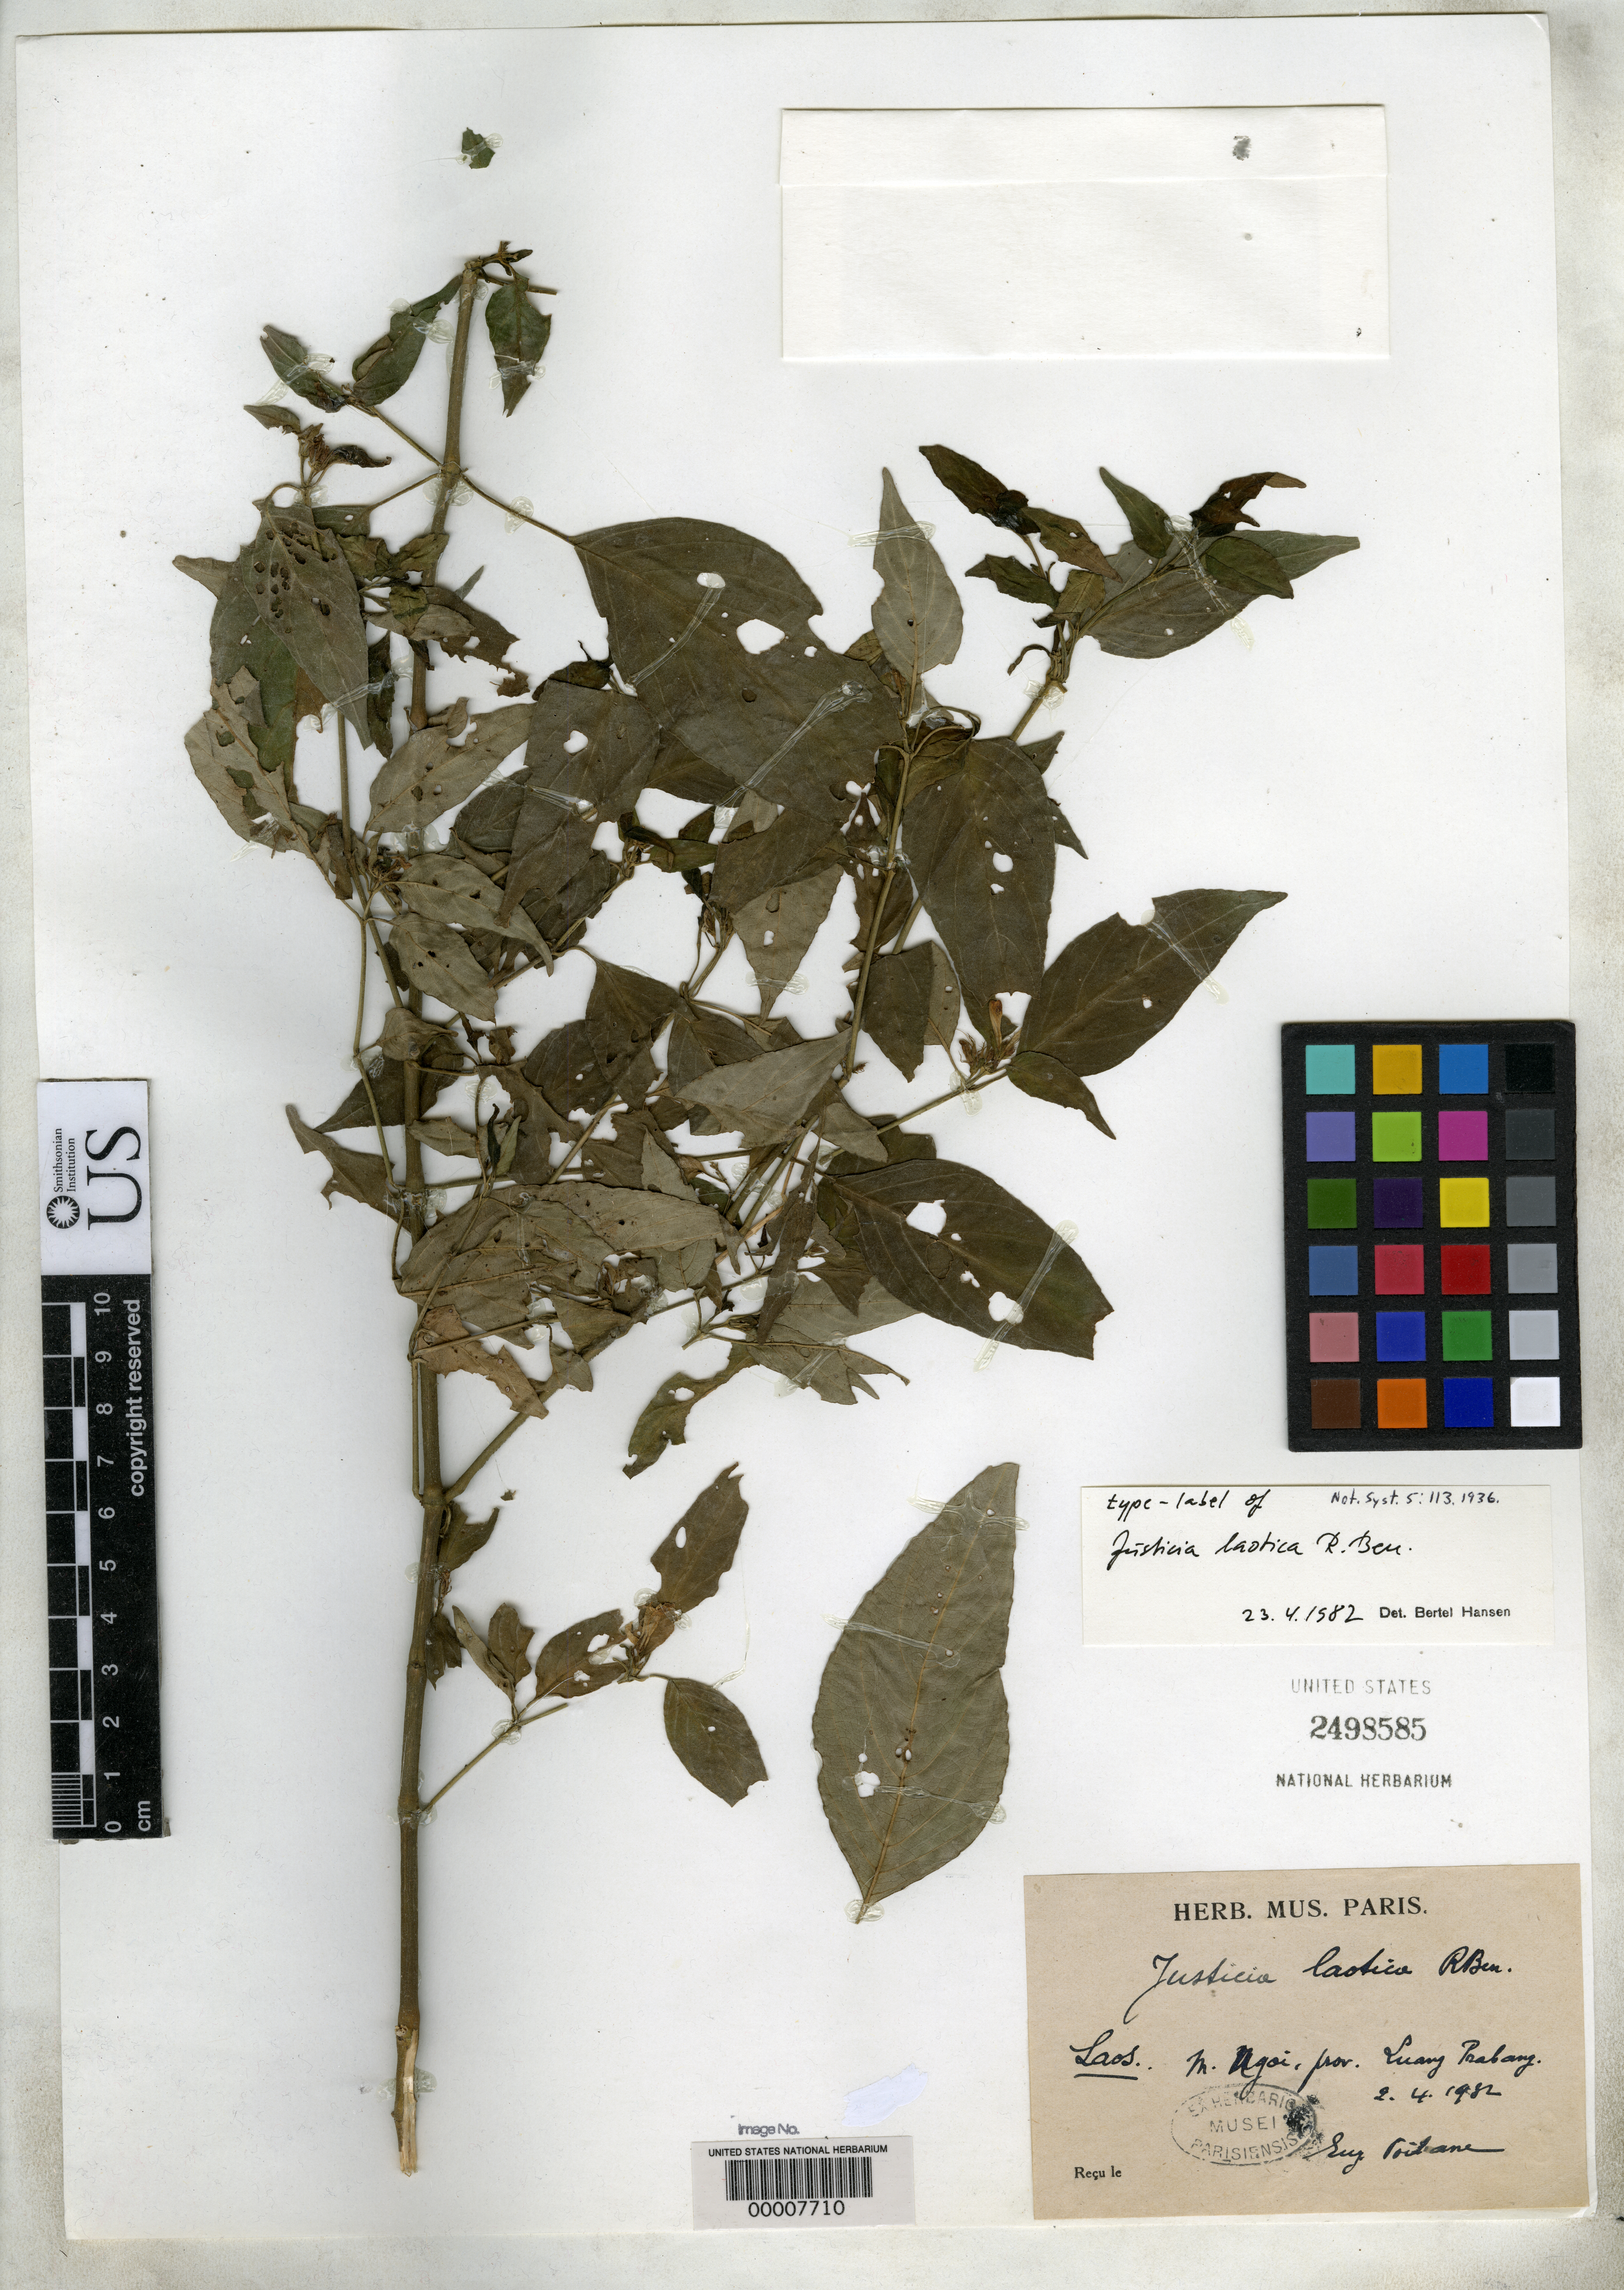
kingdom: Plantae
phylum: Tracheophyta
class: Magnoliopsida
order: Lamiales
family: Acanthaceae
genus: Justicia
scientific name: Justicia laotica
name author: Benoist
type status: Possible Isotype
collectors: E. Poilane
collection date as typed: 02 Apr 1982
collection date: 1982-04-02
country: Laos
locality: Muong Ngoi, near Luang Prabang.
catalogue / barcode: US 2498585